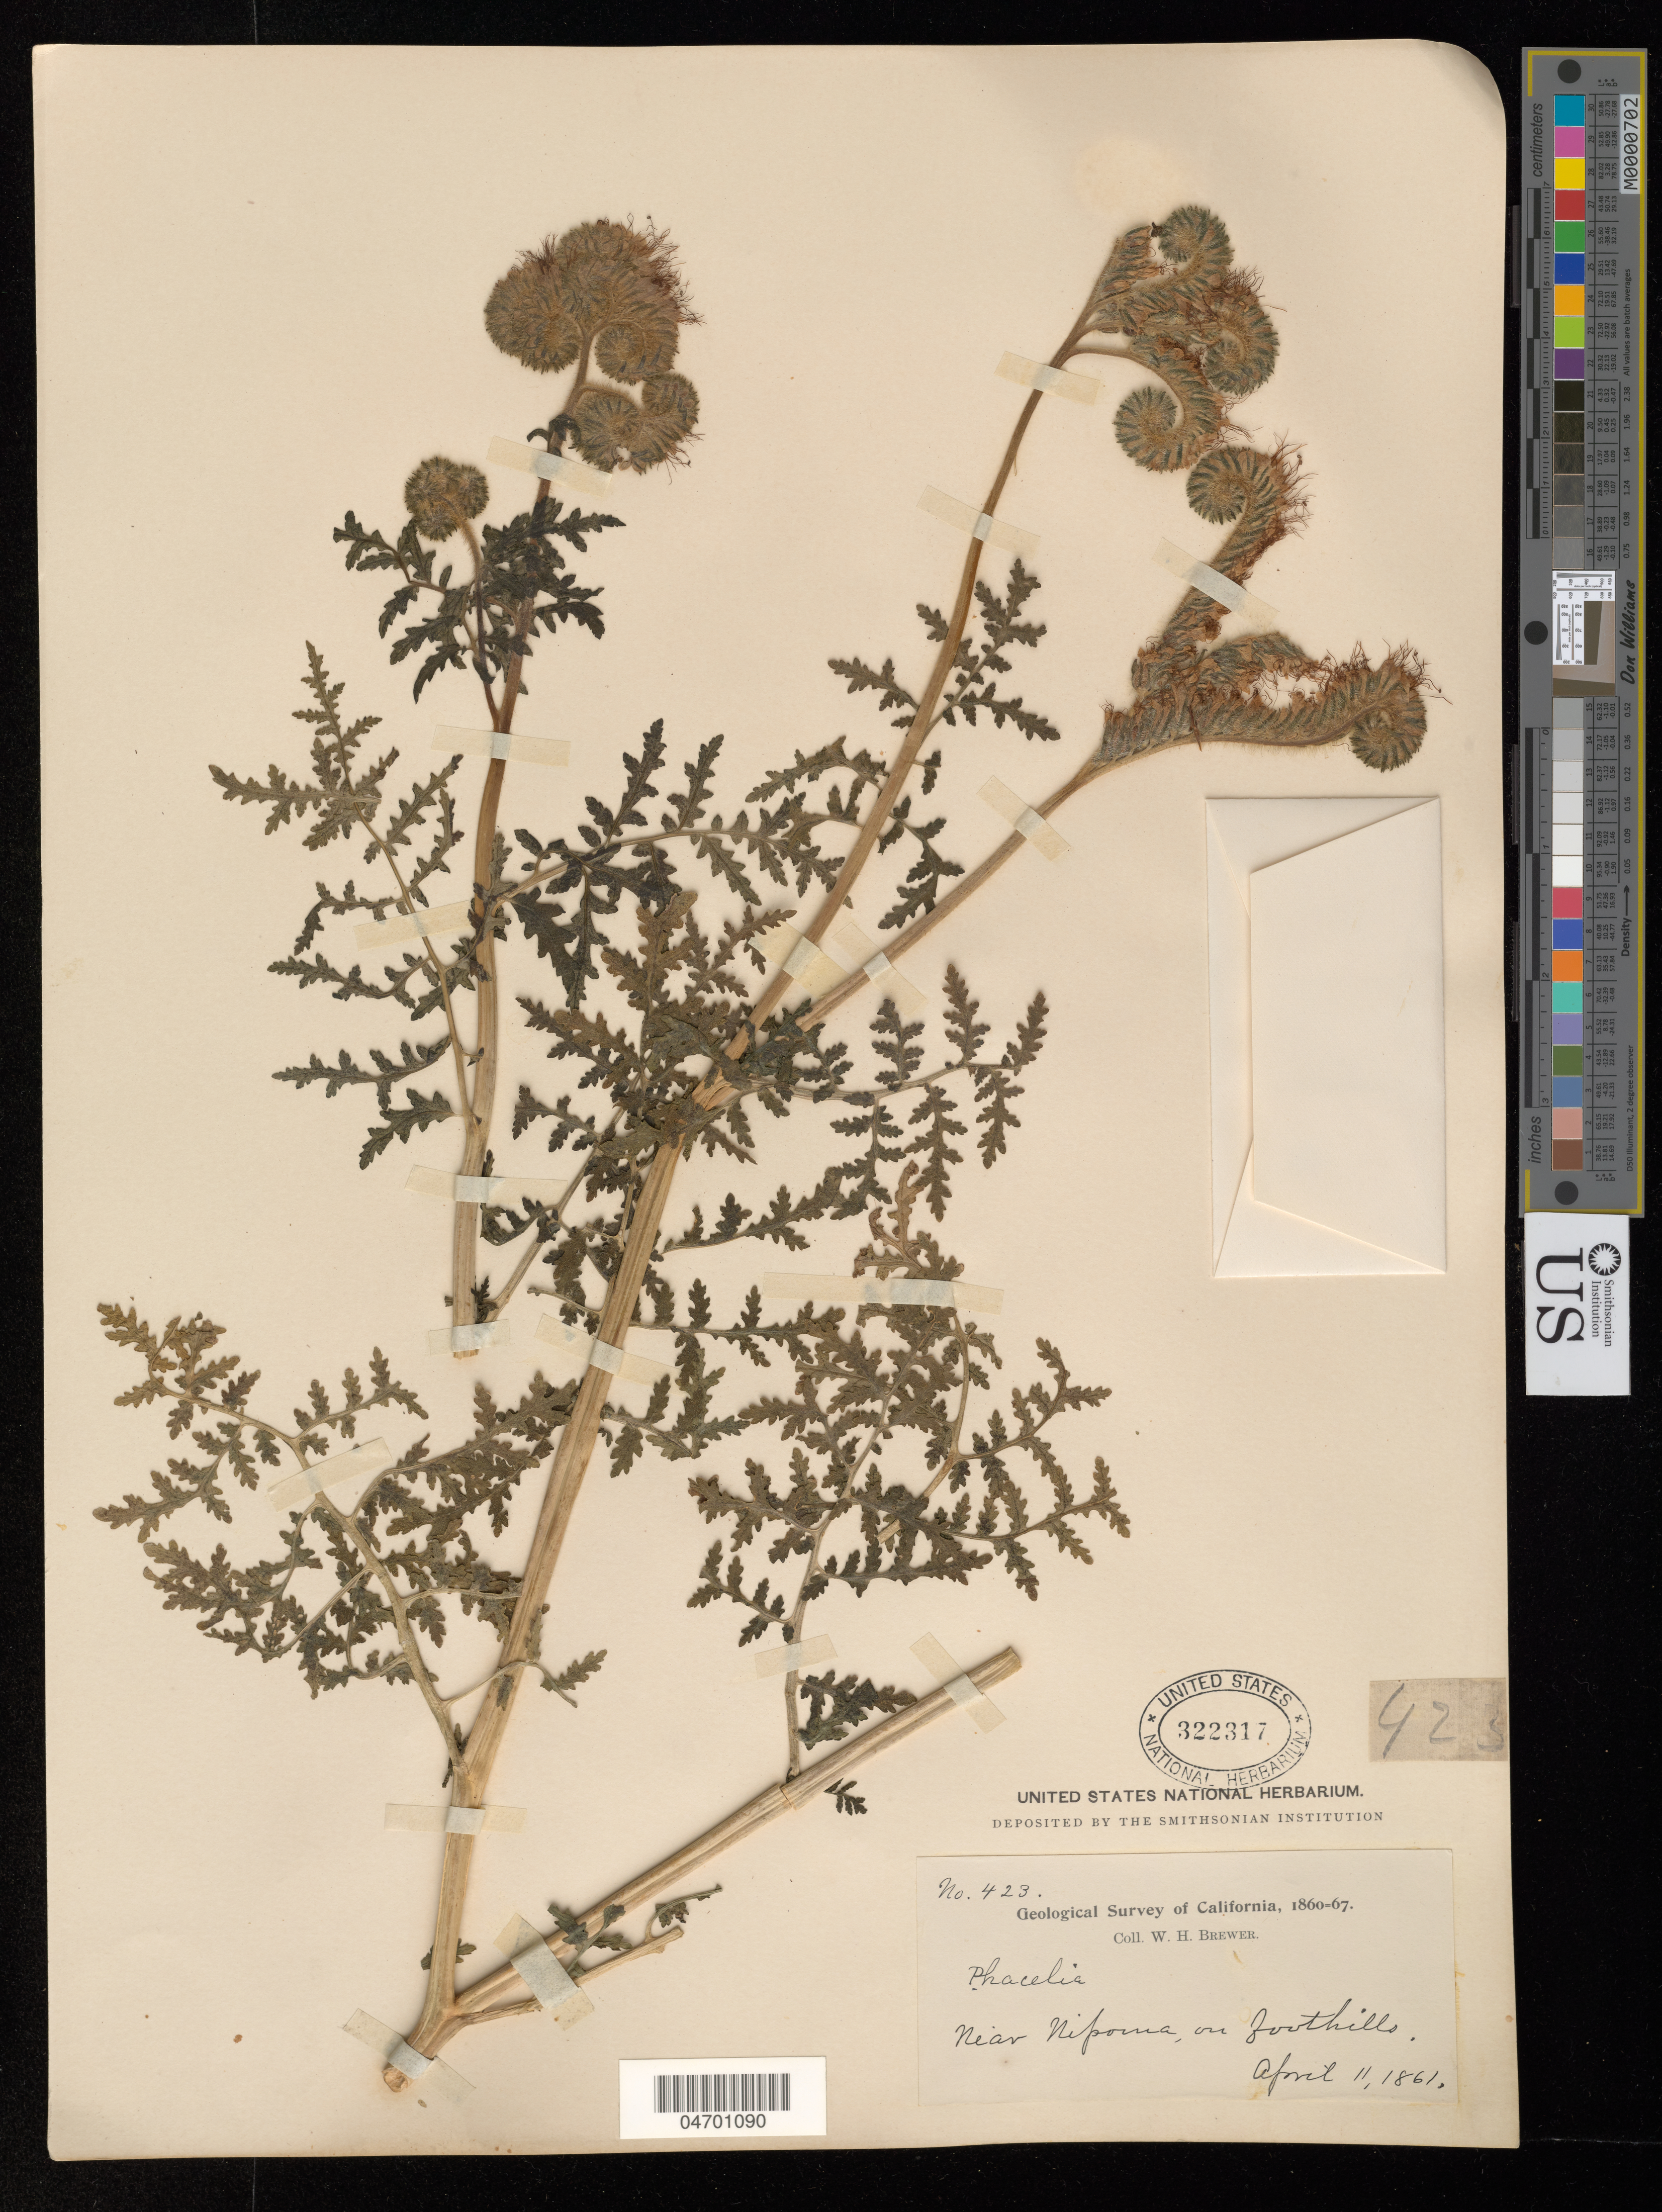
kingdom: Plantae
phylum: Tracheophyta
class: Magnoliopsida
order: Boraginales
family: Hydrophyllaceae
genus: Phacelia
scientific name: Phacelia sp.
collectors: W. H. Brewer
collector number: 423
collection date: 1861-04-11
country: United States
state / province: California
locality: Geological Survey of California, 1860-67. Near Nipoma, on foothills.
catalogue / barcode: US 322317